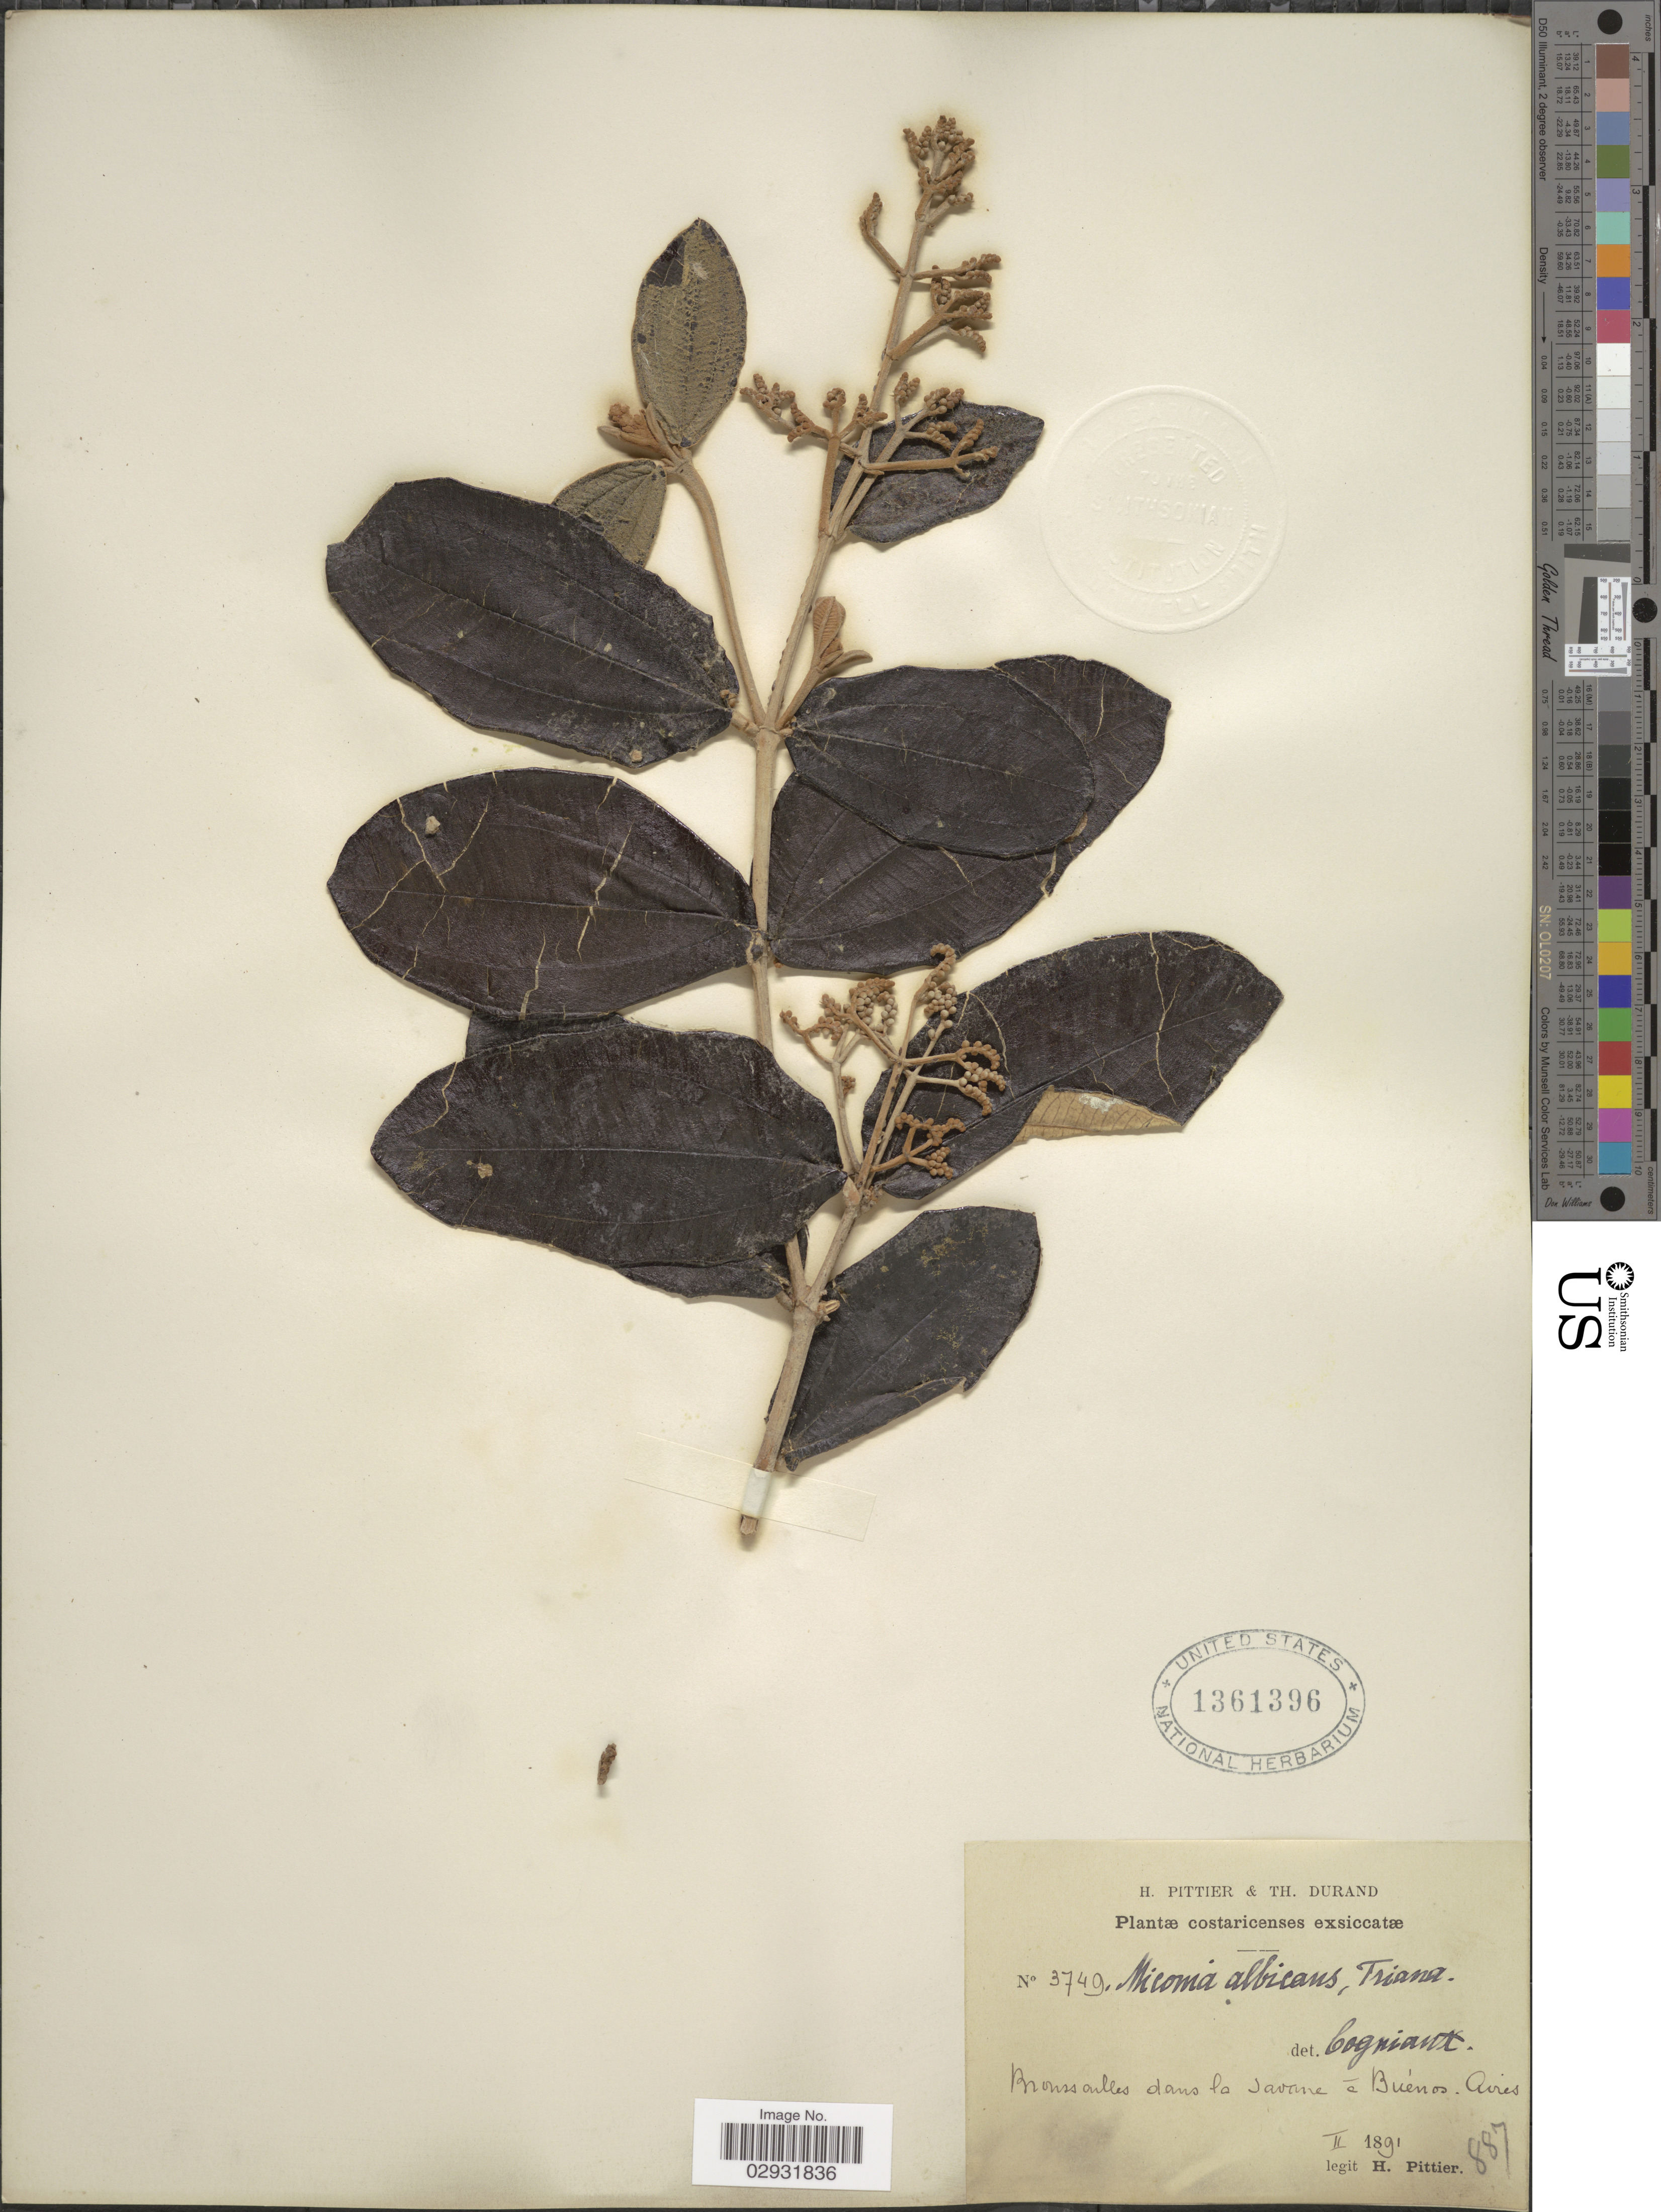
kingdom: Plantae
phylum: Tracheophyta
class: Magnoliopsida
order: Myrtales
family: Melastomataceae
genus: Miconia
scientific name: Miconia albicans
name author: (Sw.) Steud.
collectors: H. F. Pittier & T. Durand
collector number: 3749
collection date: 1891-02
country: Costa Rica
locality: Broussailles dans la savane á Buénos Aires.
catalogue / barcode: US 1361396